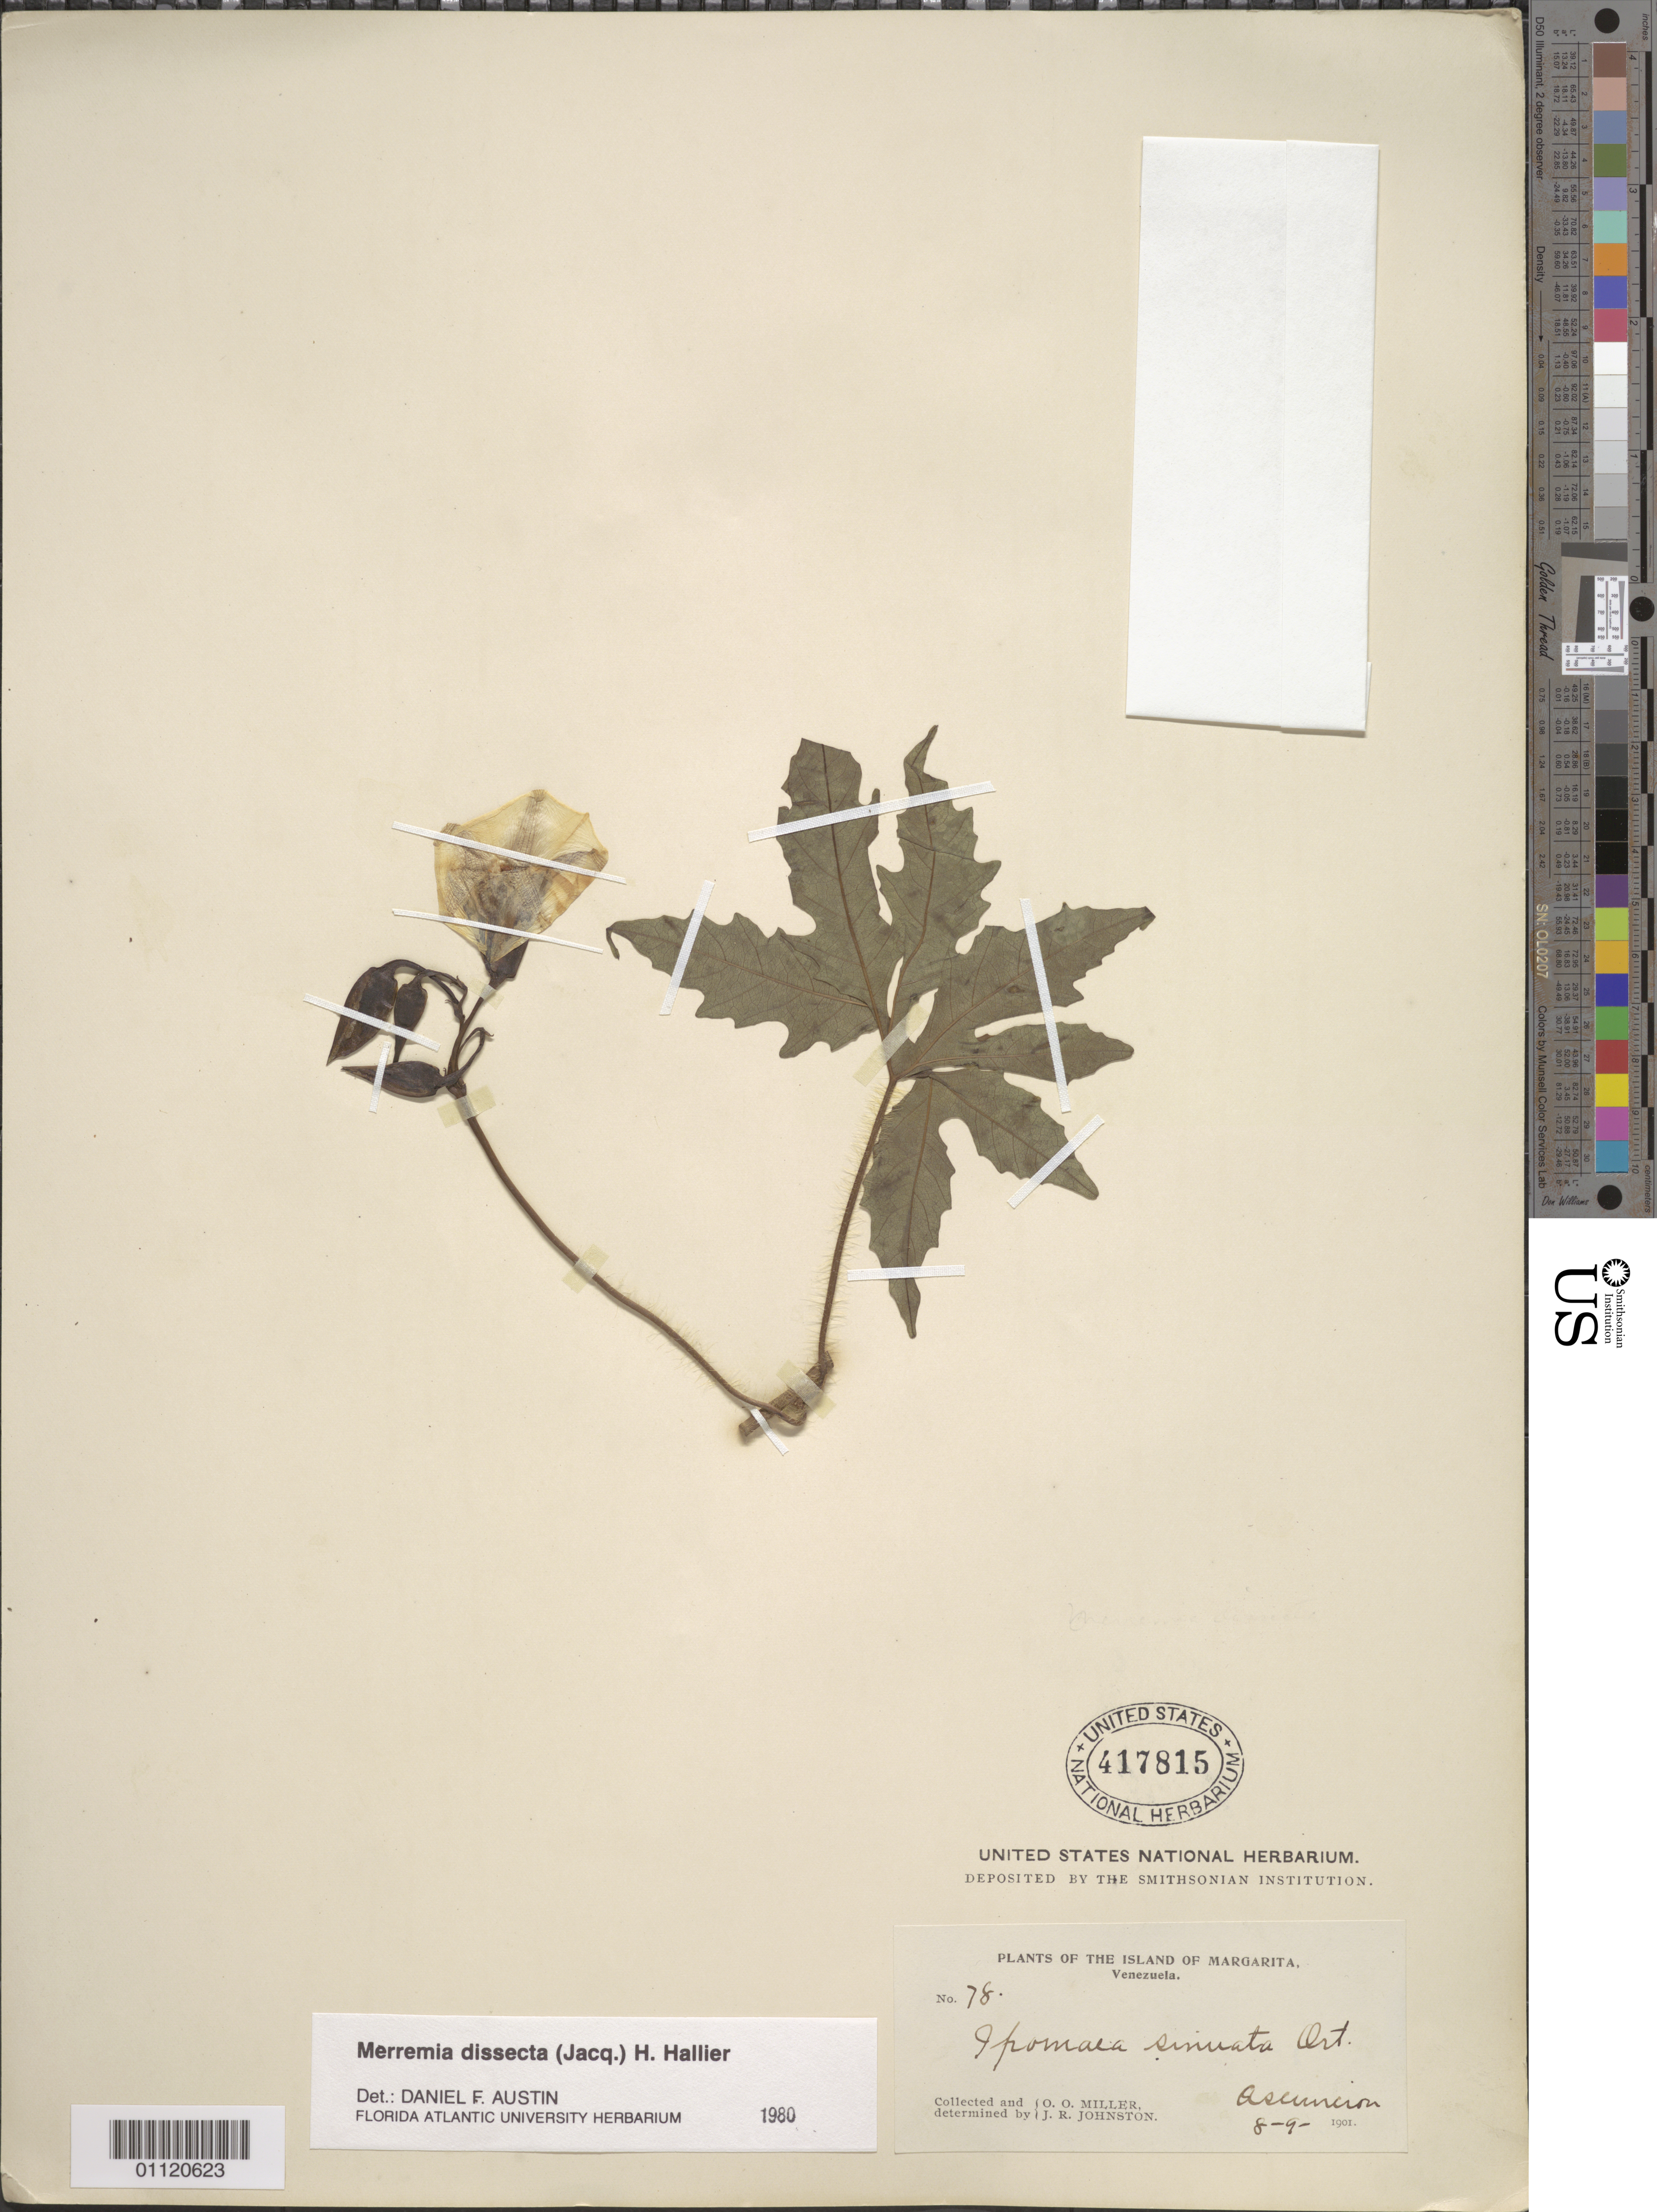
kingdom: Plantae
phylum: Tracheophyta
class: Magnoliopsida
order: Solanales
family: Convolvulaceae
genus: Distimake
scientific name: Distimake dissectus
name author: (Jacq.) A. R. Simões & Staples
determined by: Strong, Mark T., (BOT), Smithsonian Institution - National Museum of Natural History (UNITED STATES)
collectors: O. O. Miller & J. Johnston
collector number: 78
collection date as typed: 09 Aug 1901 or 08 Sep 1901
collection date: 1901-08-09 or 1901-09-08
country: Venezuela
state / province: Nueva Esparta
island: Margarita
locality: Ascuncion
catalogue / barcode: US 417815